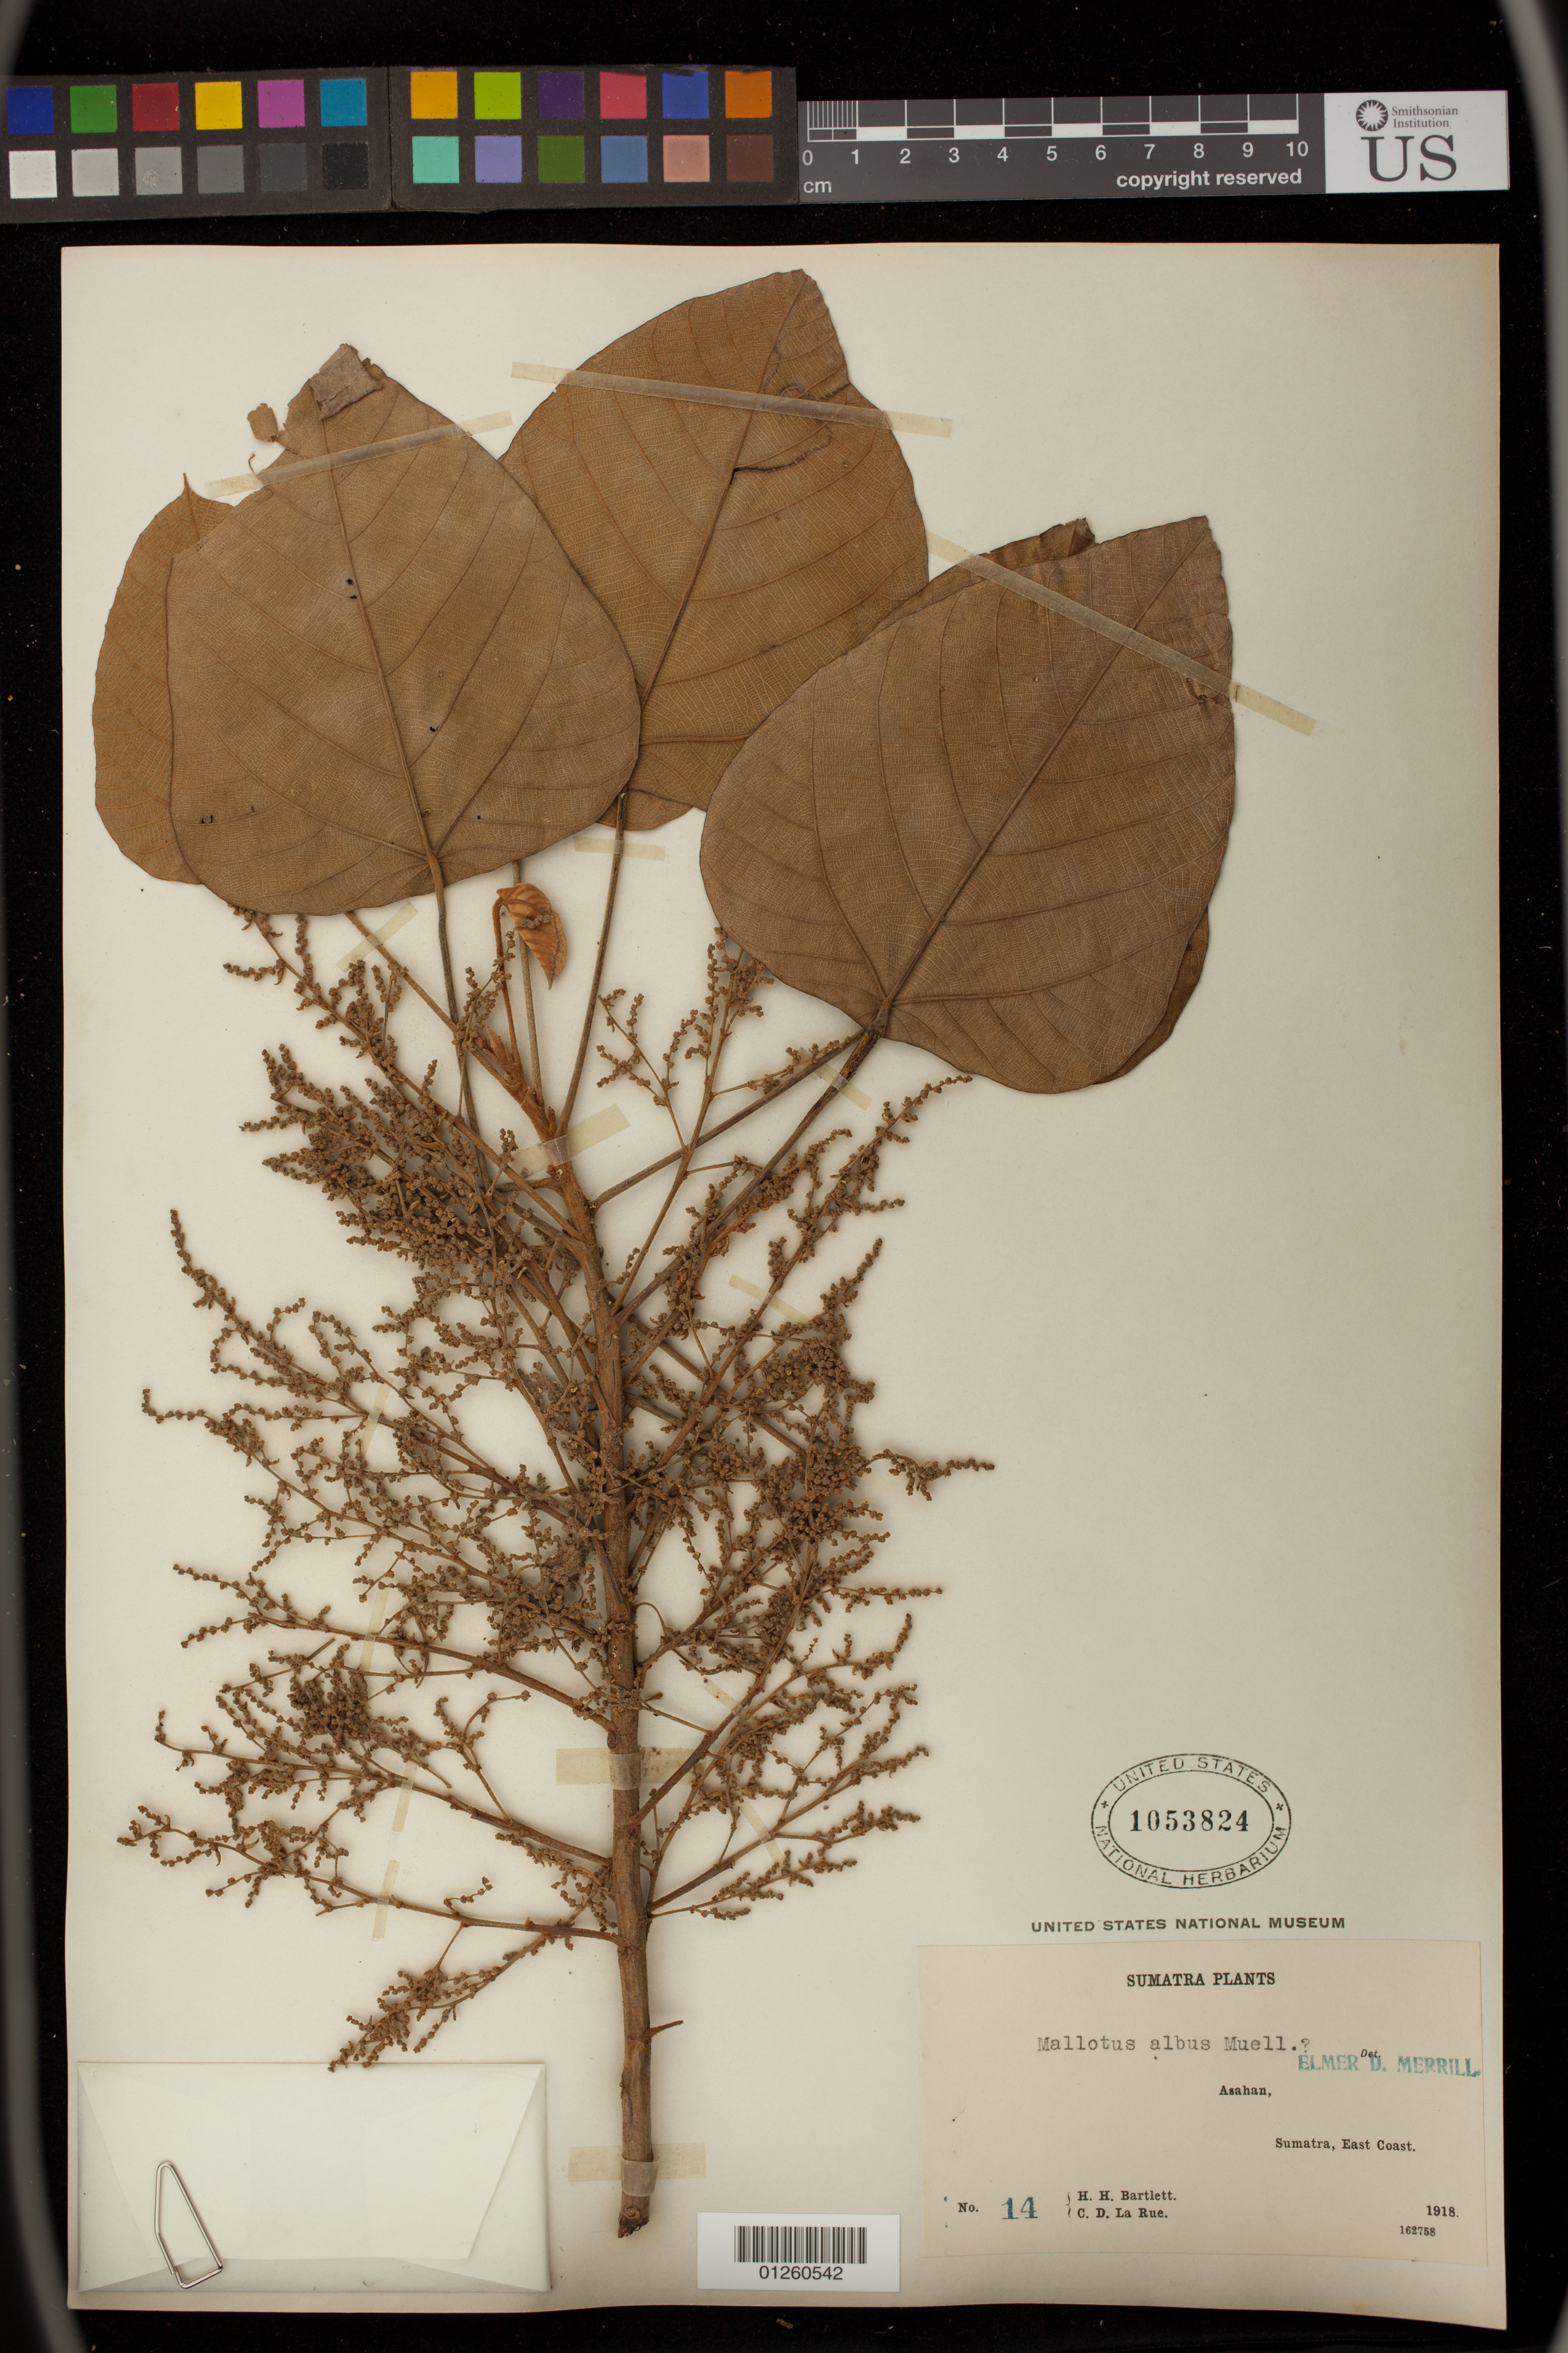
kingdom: Plantae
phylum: Tracheophyta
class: Magnoliopsida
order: Malpighiales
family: Euphorbiaceae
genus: Mallotus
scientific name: Mallotus albus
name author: Müll. Arg.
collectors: H. H. Bartlett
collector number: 14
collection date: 1918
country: Indonesia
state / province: Sumatra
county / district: Sumatera Utara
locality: Asahan, East Coast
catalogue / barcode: US 1053824